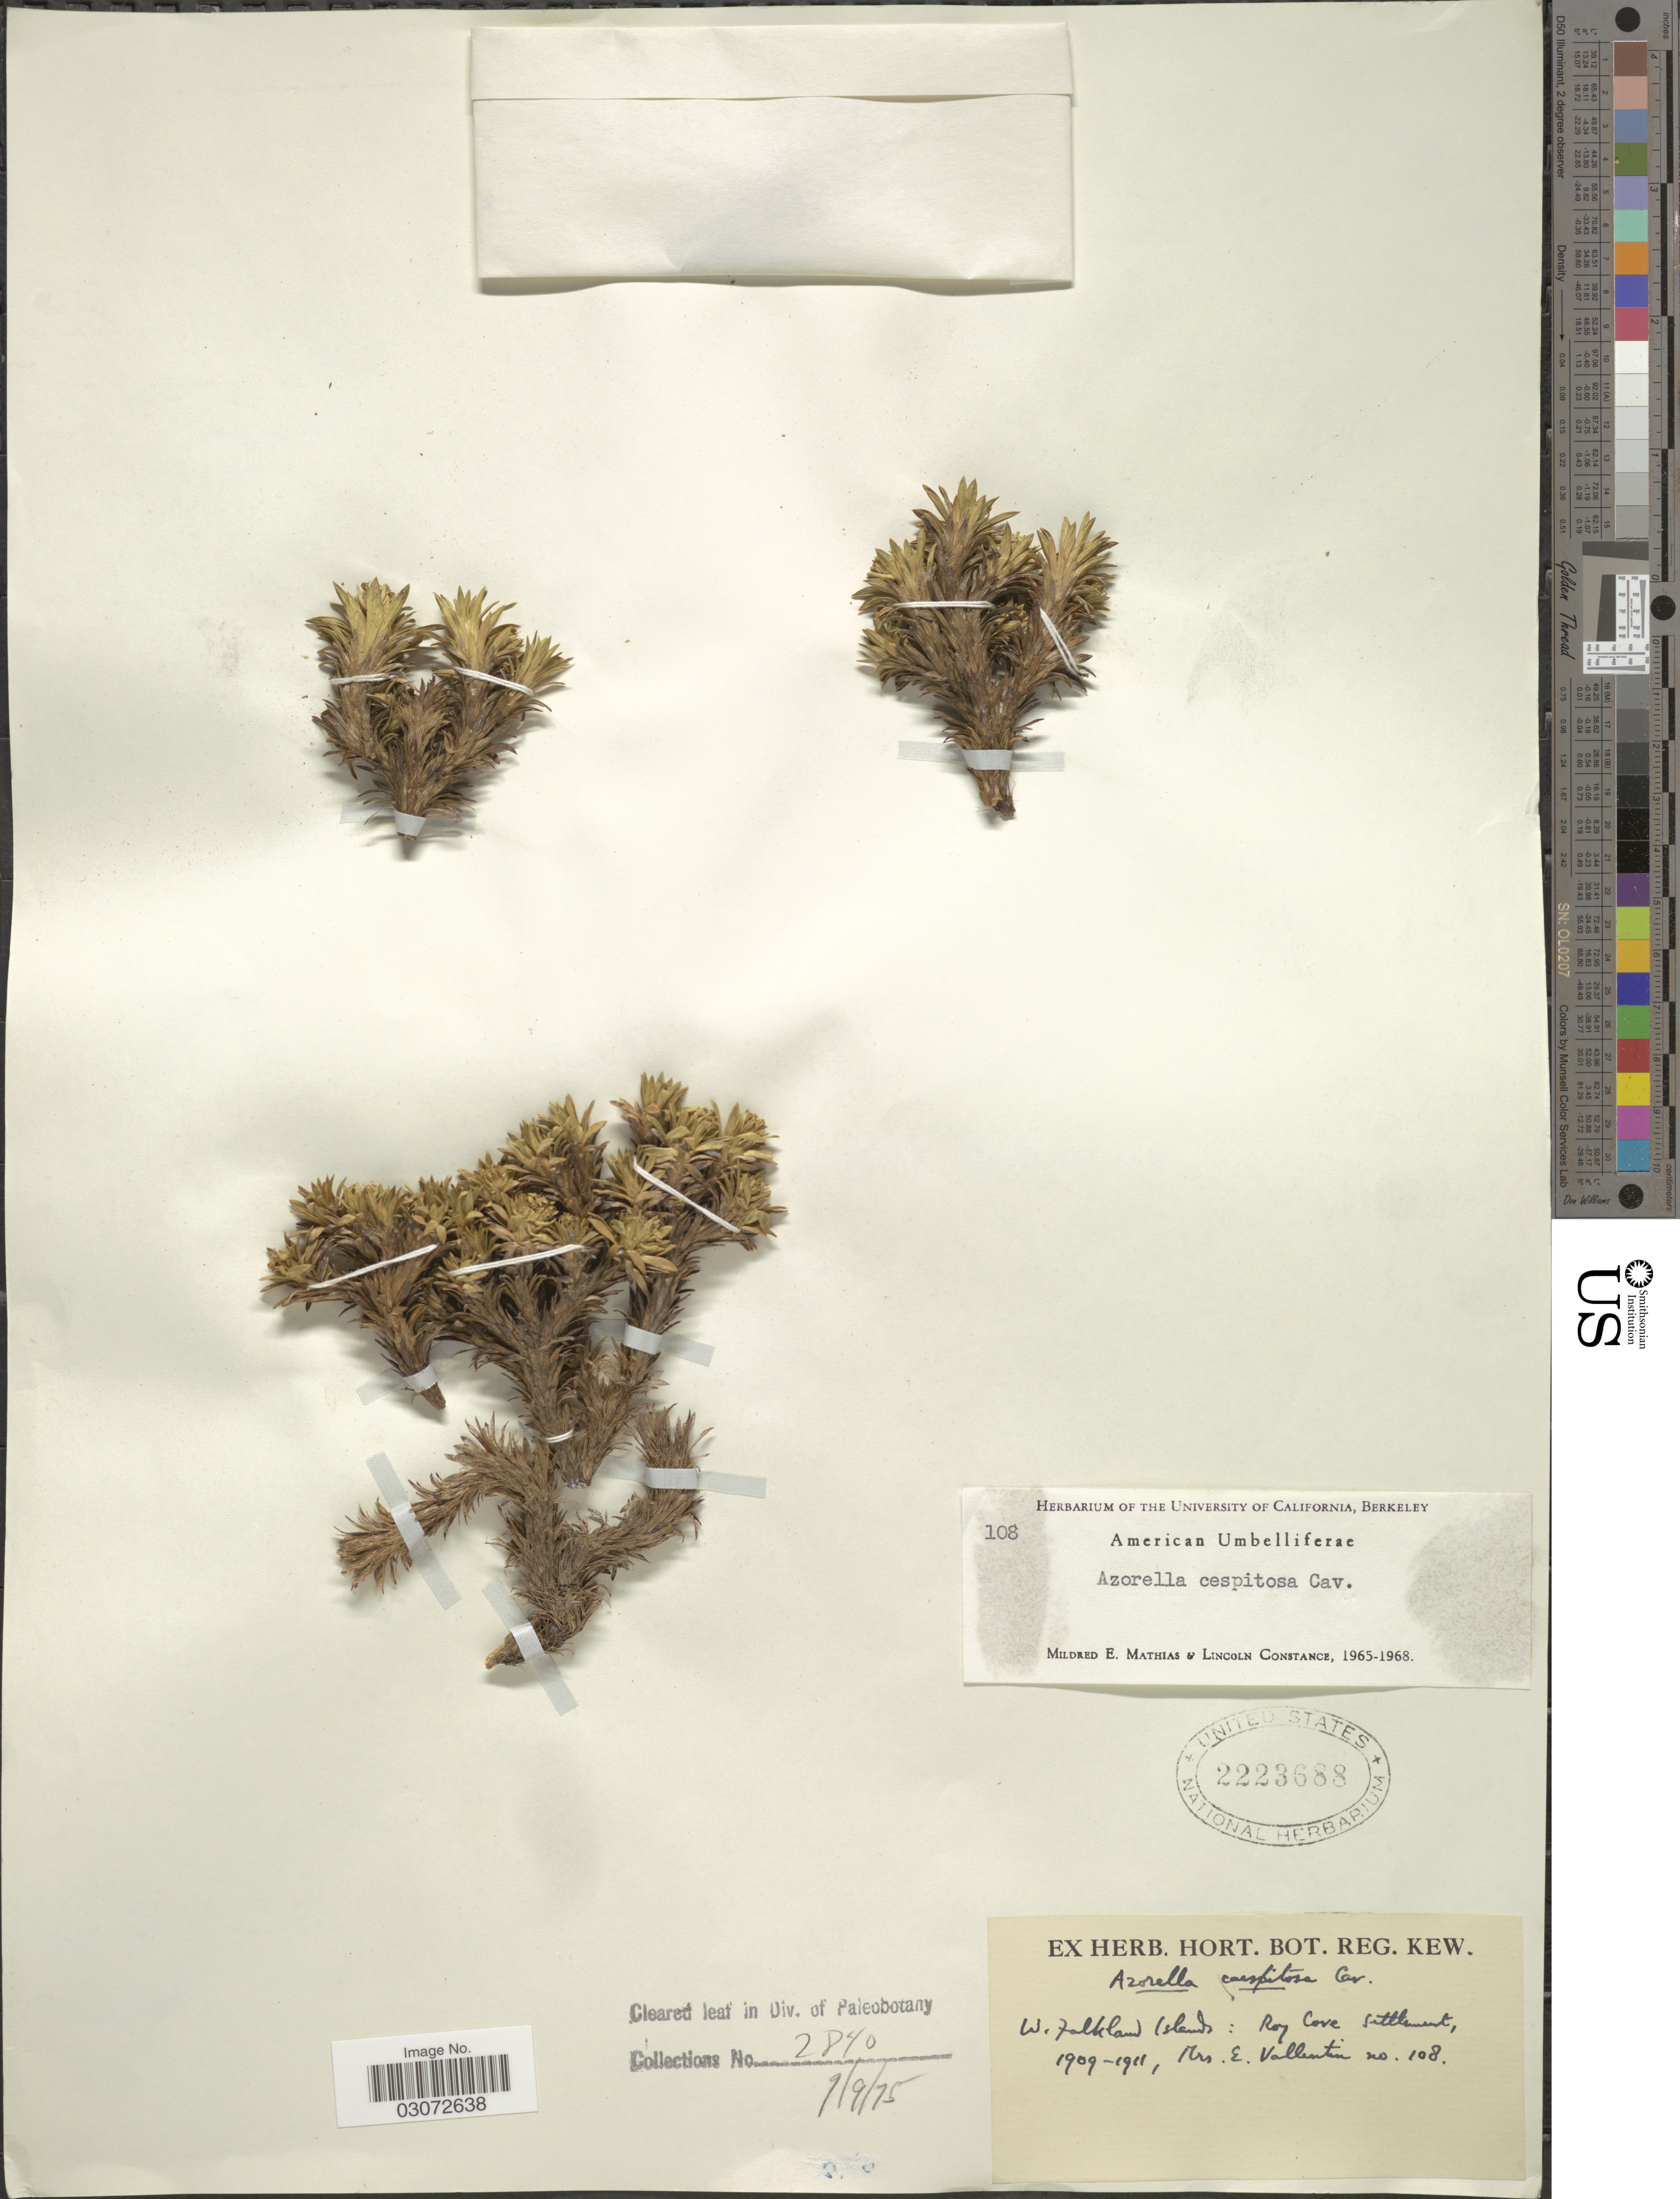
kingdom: Plantae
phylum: Tracheophyta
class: Magnoliopsida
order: Apiales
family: Apiaceae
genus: Azorella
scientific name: Azorella caespitosa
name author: Cav.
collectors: E. Vallentin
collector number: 108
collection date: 1909/1911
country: Falkland Islands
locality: W. Falkland Islands: Roy Cove Settlement.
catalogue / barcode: US 2223688